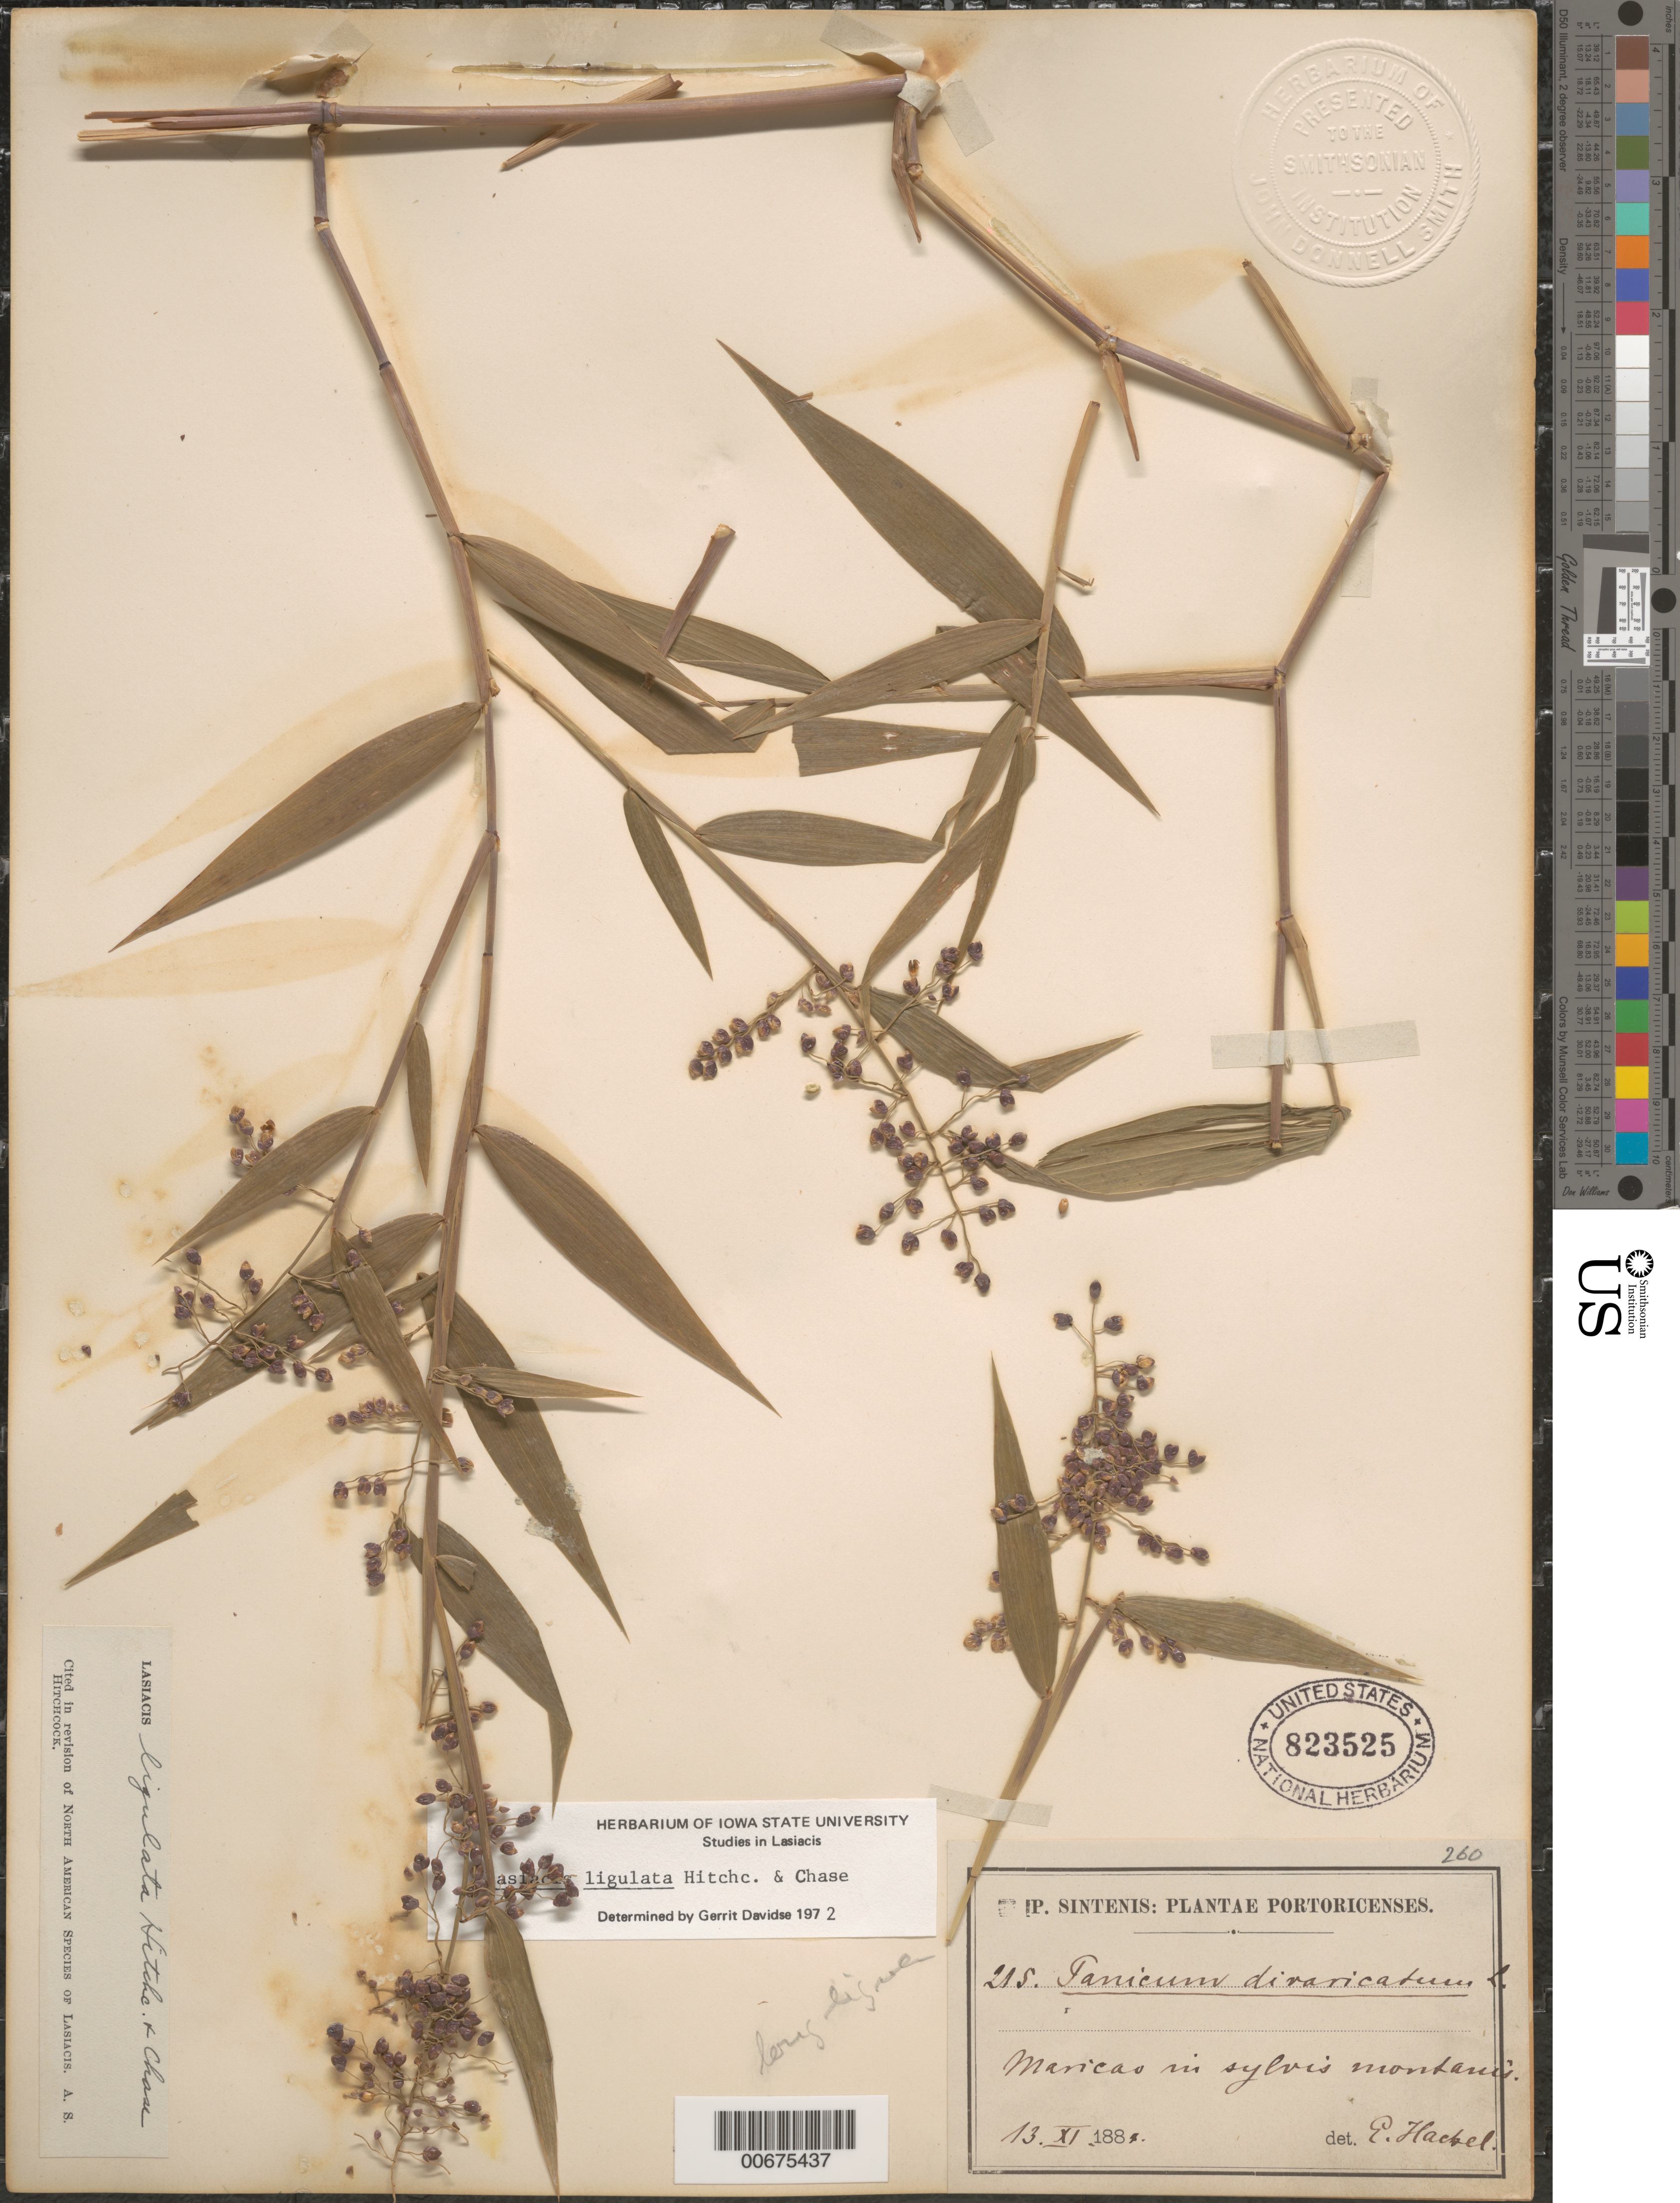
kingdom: Plantae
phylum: Tracheophyta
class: Liliopsida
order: Poales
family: Poaceae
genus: Lasiacis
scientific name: Lasiacis ligulata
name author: Hitchc. & Chase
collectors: P. Sintenis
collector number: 215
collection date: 1884-11-13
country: Puerto Rico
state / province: Maricao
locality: Portoricenses. Maricao in sylvis montanis.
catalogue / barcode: US 823525